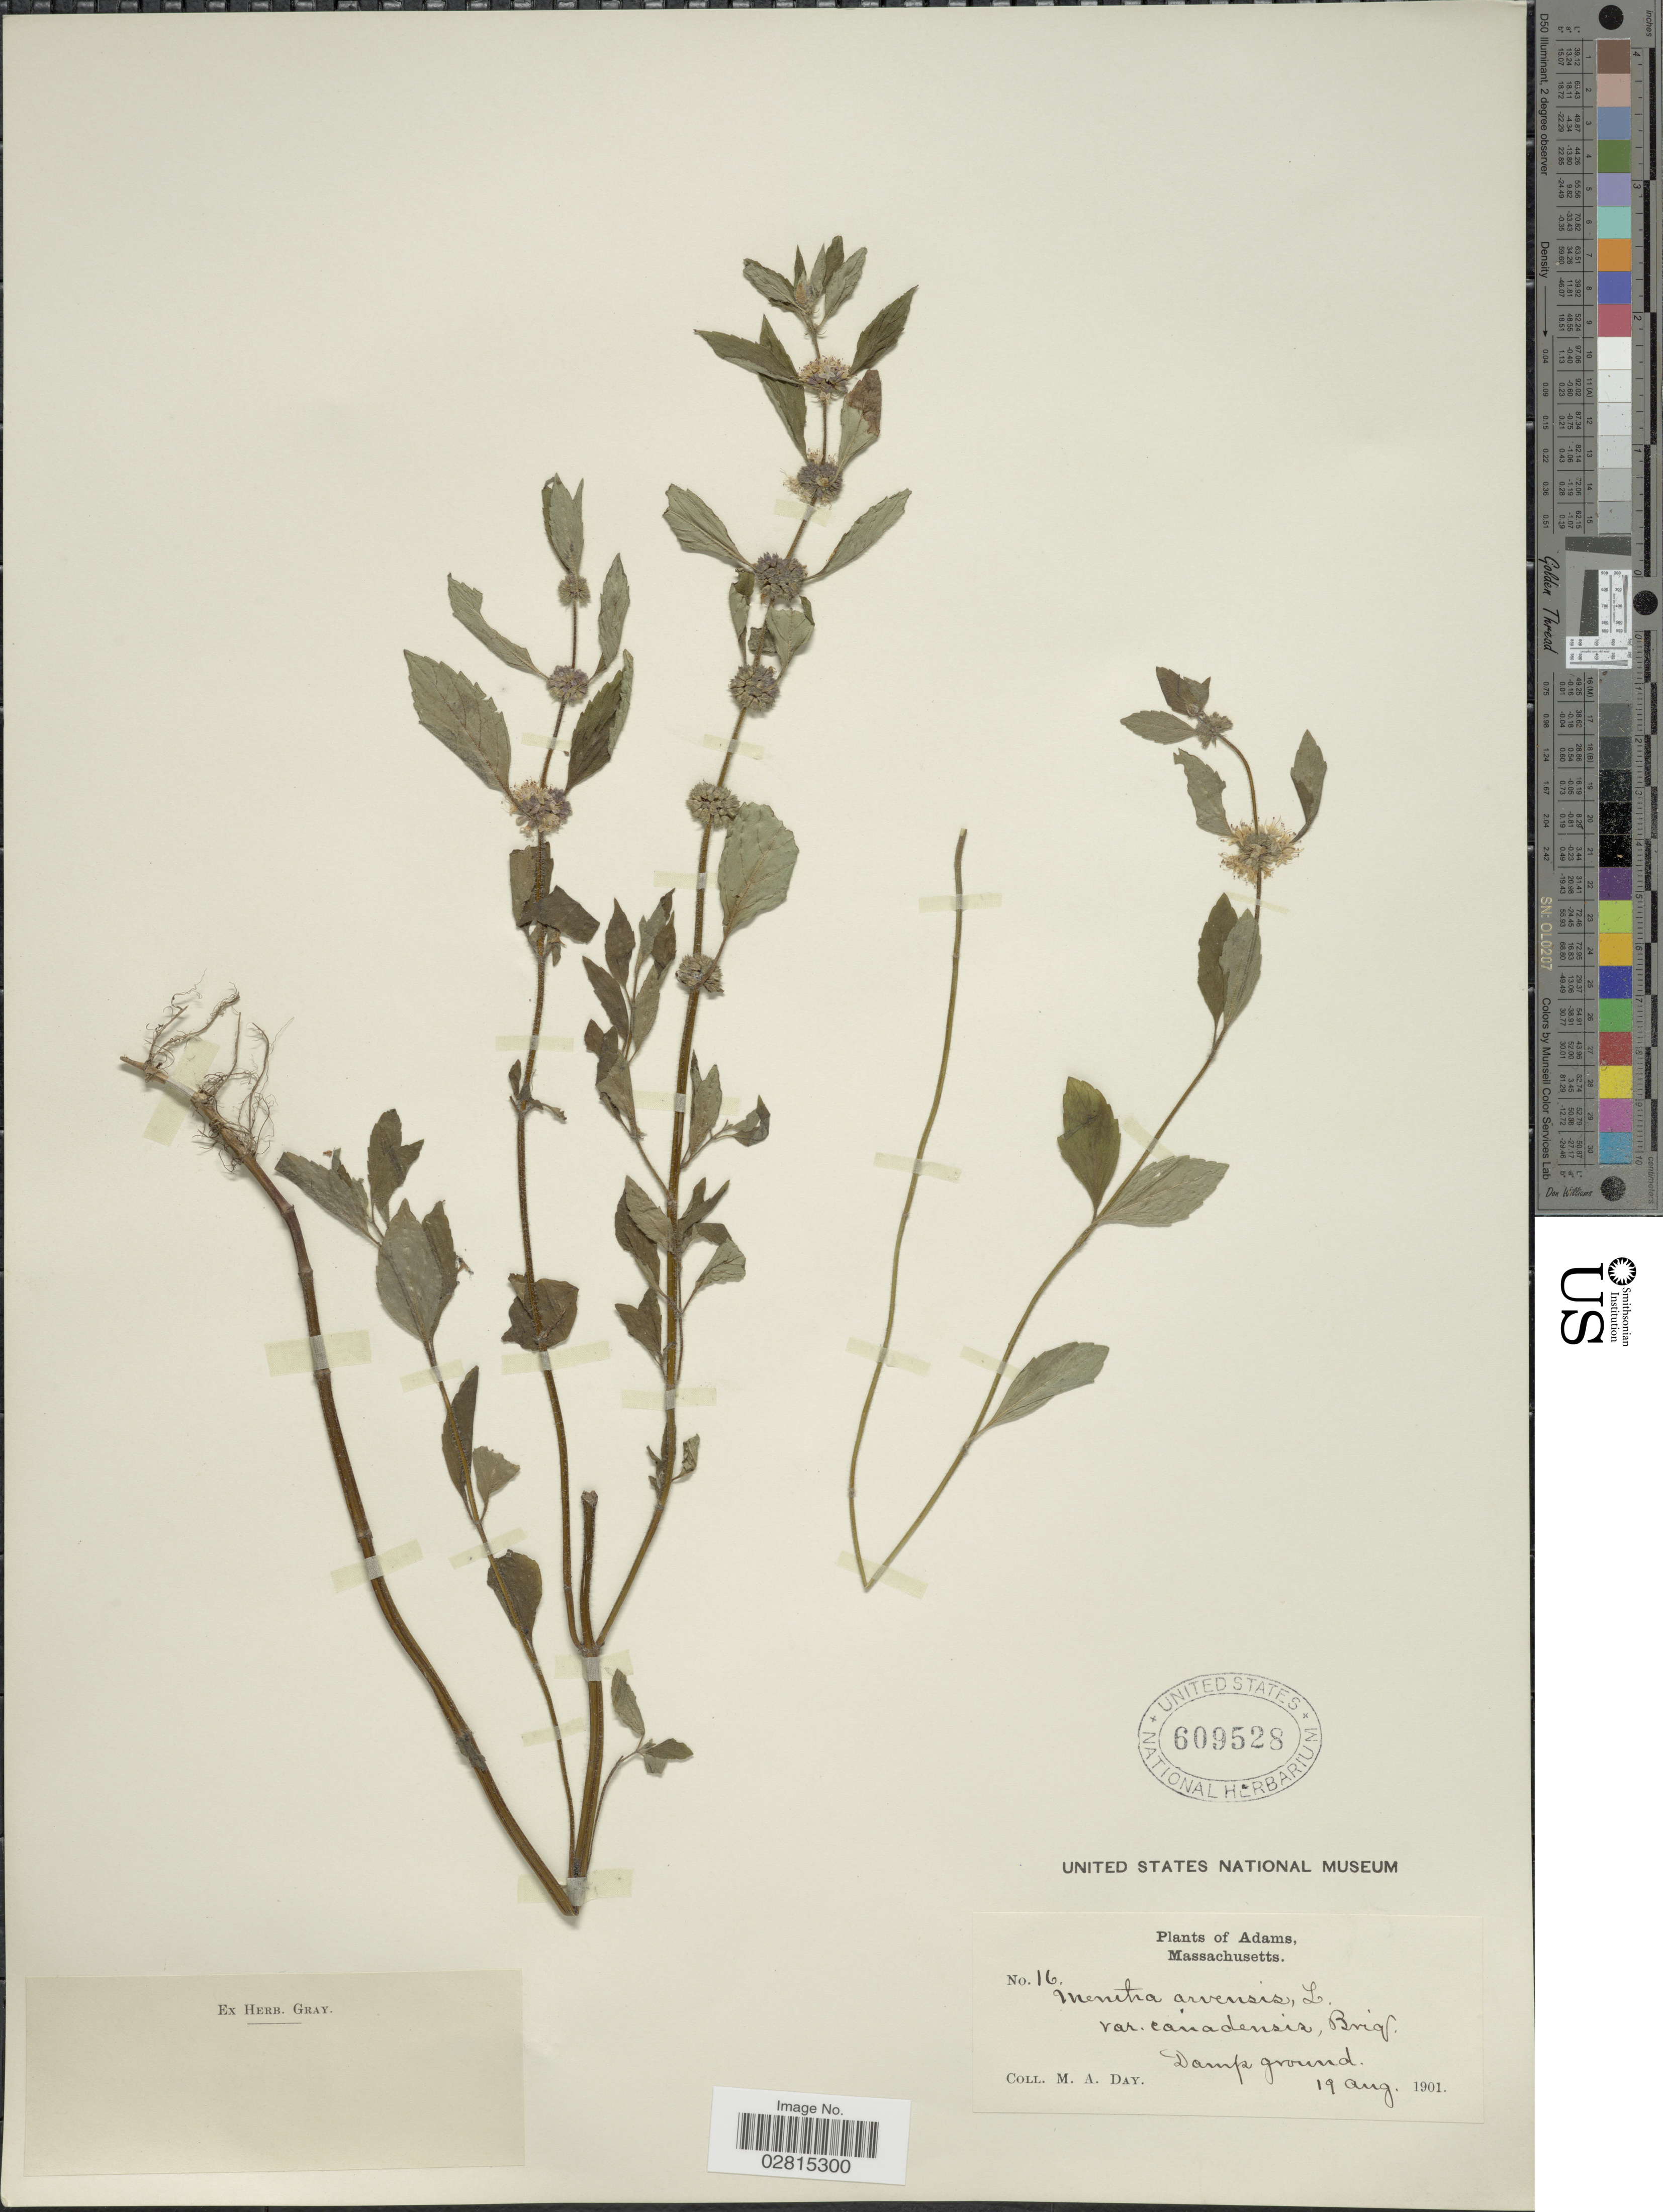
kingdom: Plantae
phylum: Tracheophyta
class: Magnoliopsida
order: Lamiales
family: Lamiaceae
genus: Mentha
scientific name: Mentha canadensis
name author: L.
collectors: M. Day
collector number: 16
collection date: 1901-08-19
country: United States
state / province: Massachusetts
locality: Adams.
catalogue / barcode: US 609528